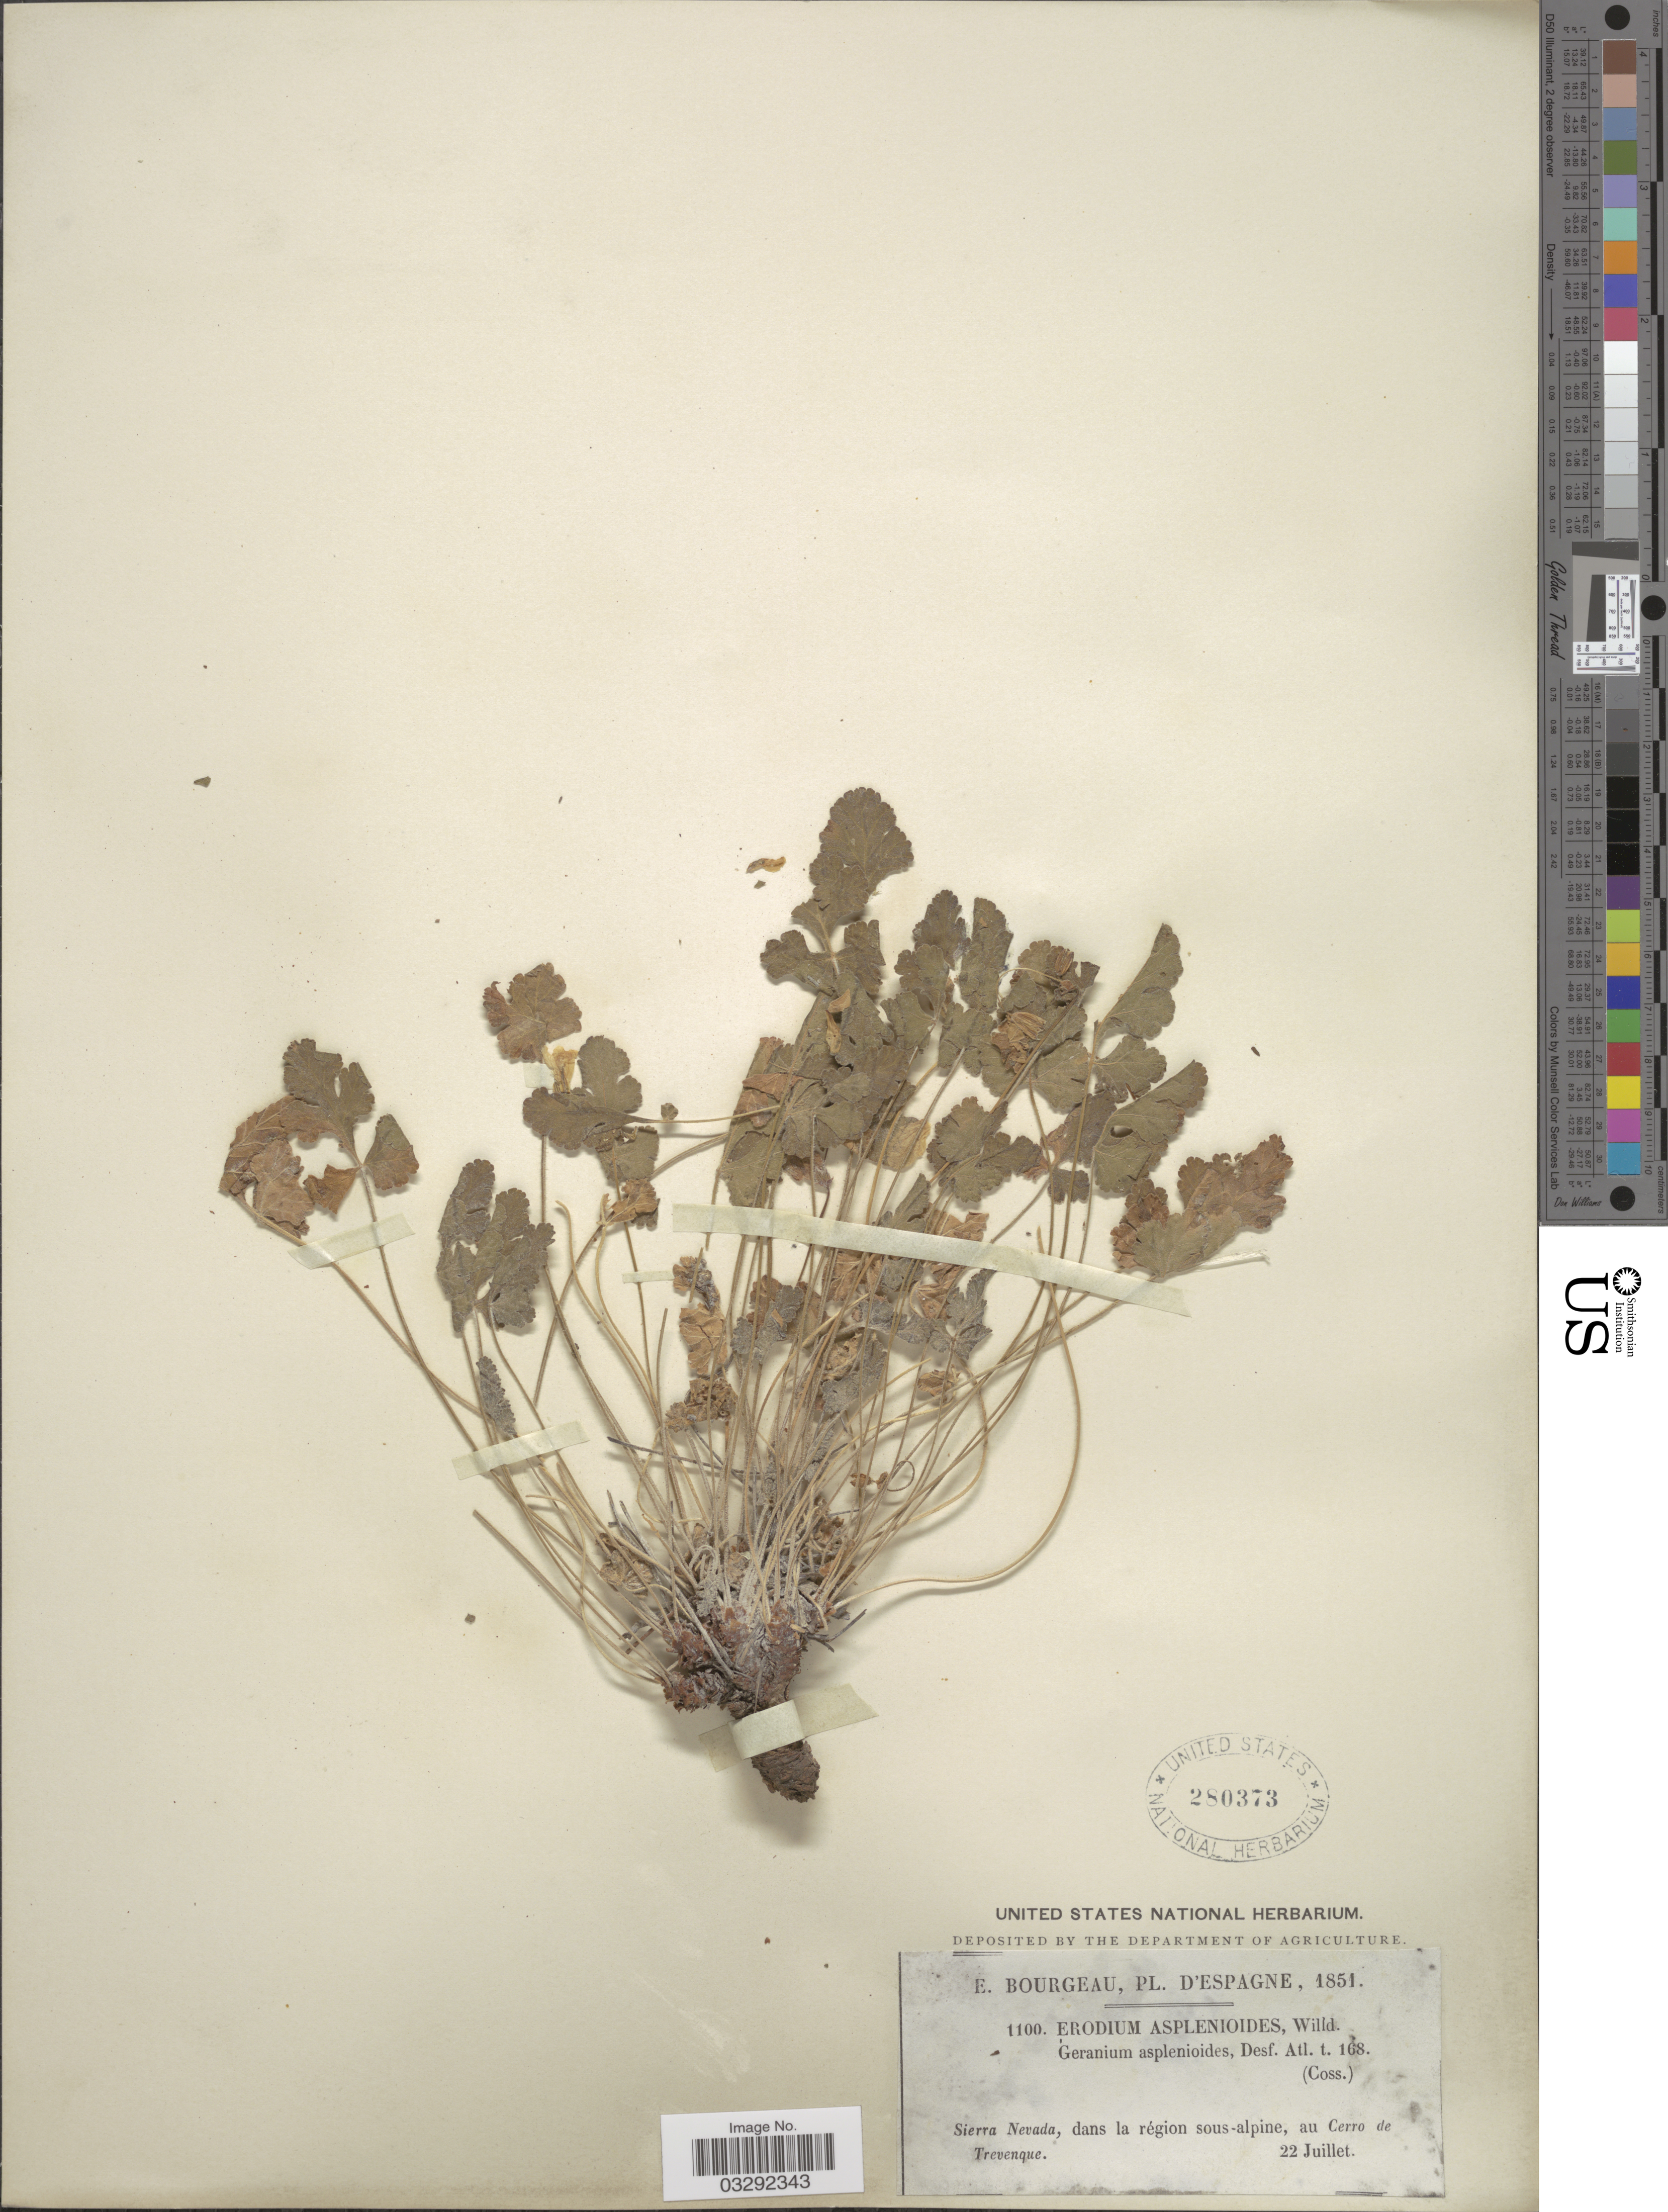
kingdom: Plantae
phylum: Tracheophyta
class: Magnoliopsida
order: Geraniales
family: Geraniaceae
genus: Erodium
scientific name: Erodium asplenioides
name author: (Desf.) Willd.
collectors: E. Bourgeau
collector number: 1100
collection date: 1851-07-22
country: Spain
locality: Espagne. Sierra Nevada, dans la région sous-alpine, au Cerro de Trevenque.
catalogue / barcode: US 280373